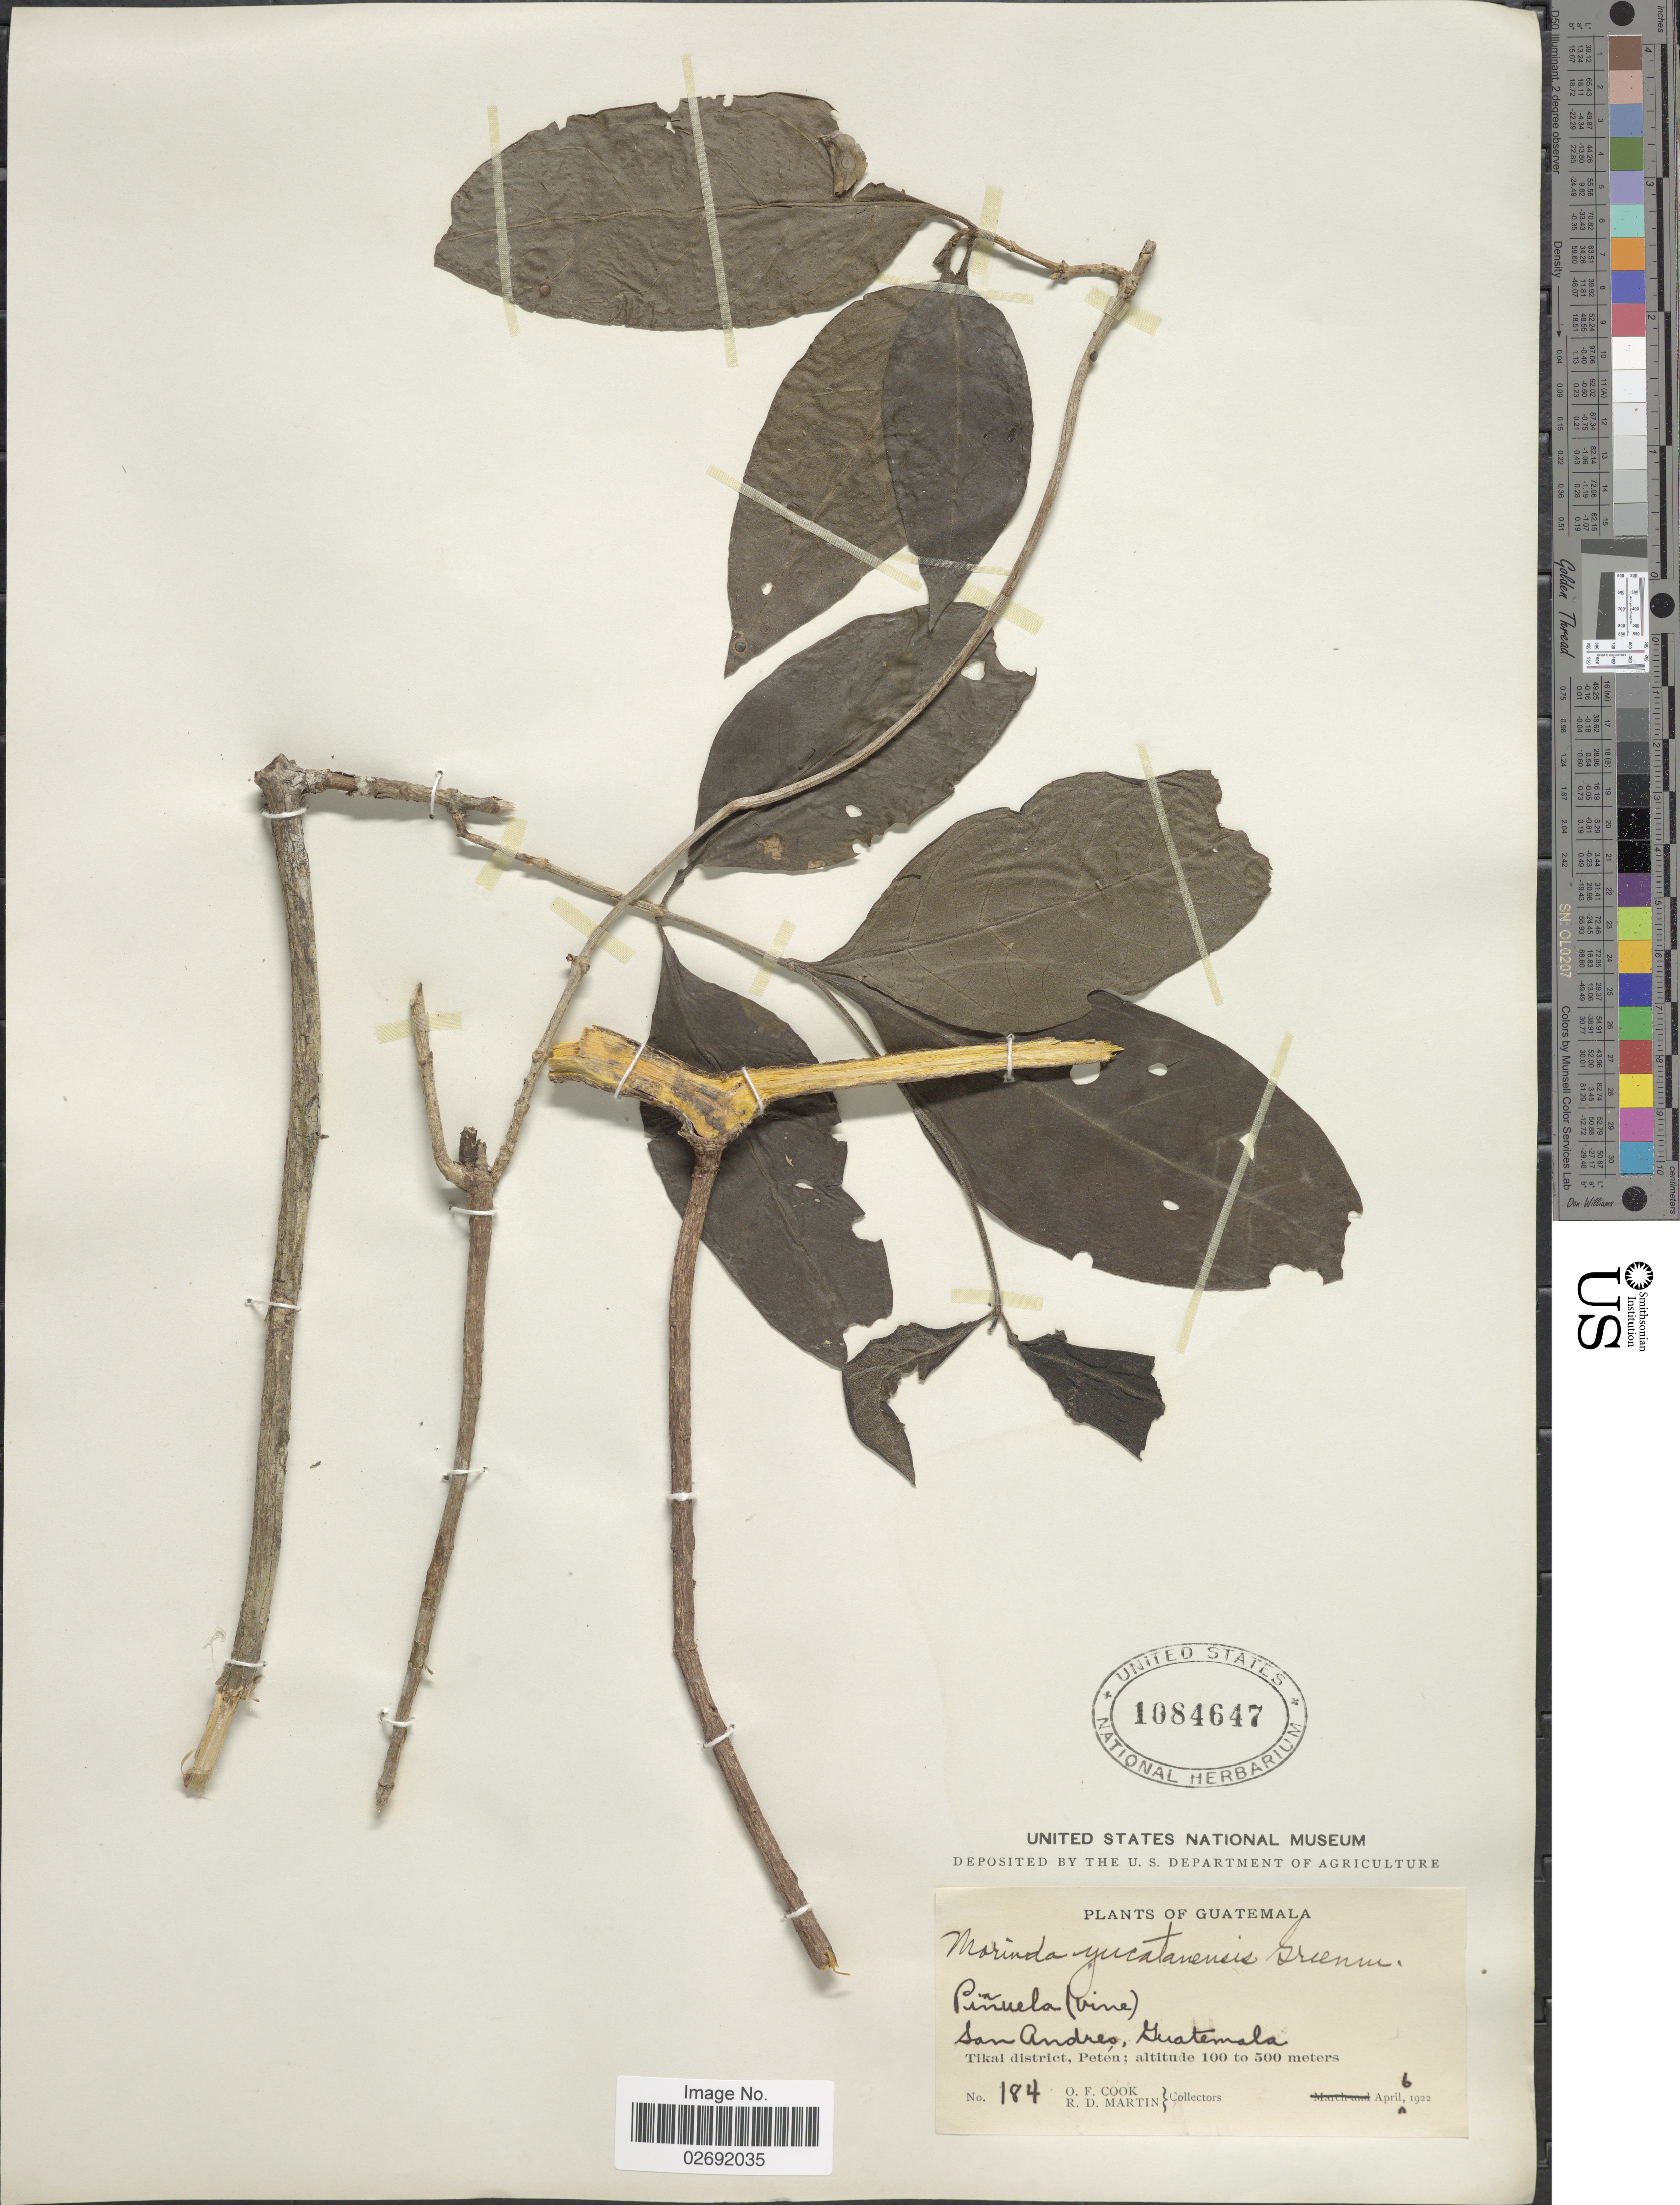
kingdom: Plantae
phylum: Tracheophyta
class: Magnoliopsida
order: Gentianales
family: Rubiaceae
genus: Morinda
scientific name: Morinda yucatanensis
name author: Greenm.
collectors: O. F. Cook & R. D. Martin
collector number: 184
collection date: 1922-04-06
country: Guatemala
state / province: El Petén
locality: Piñuela (vine) San Andres, Tikal district, Petén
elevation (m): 100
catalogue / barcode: US 1084647